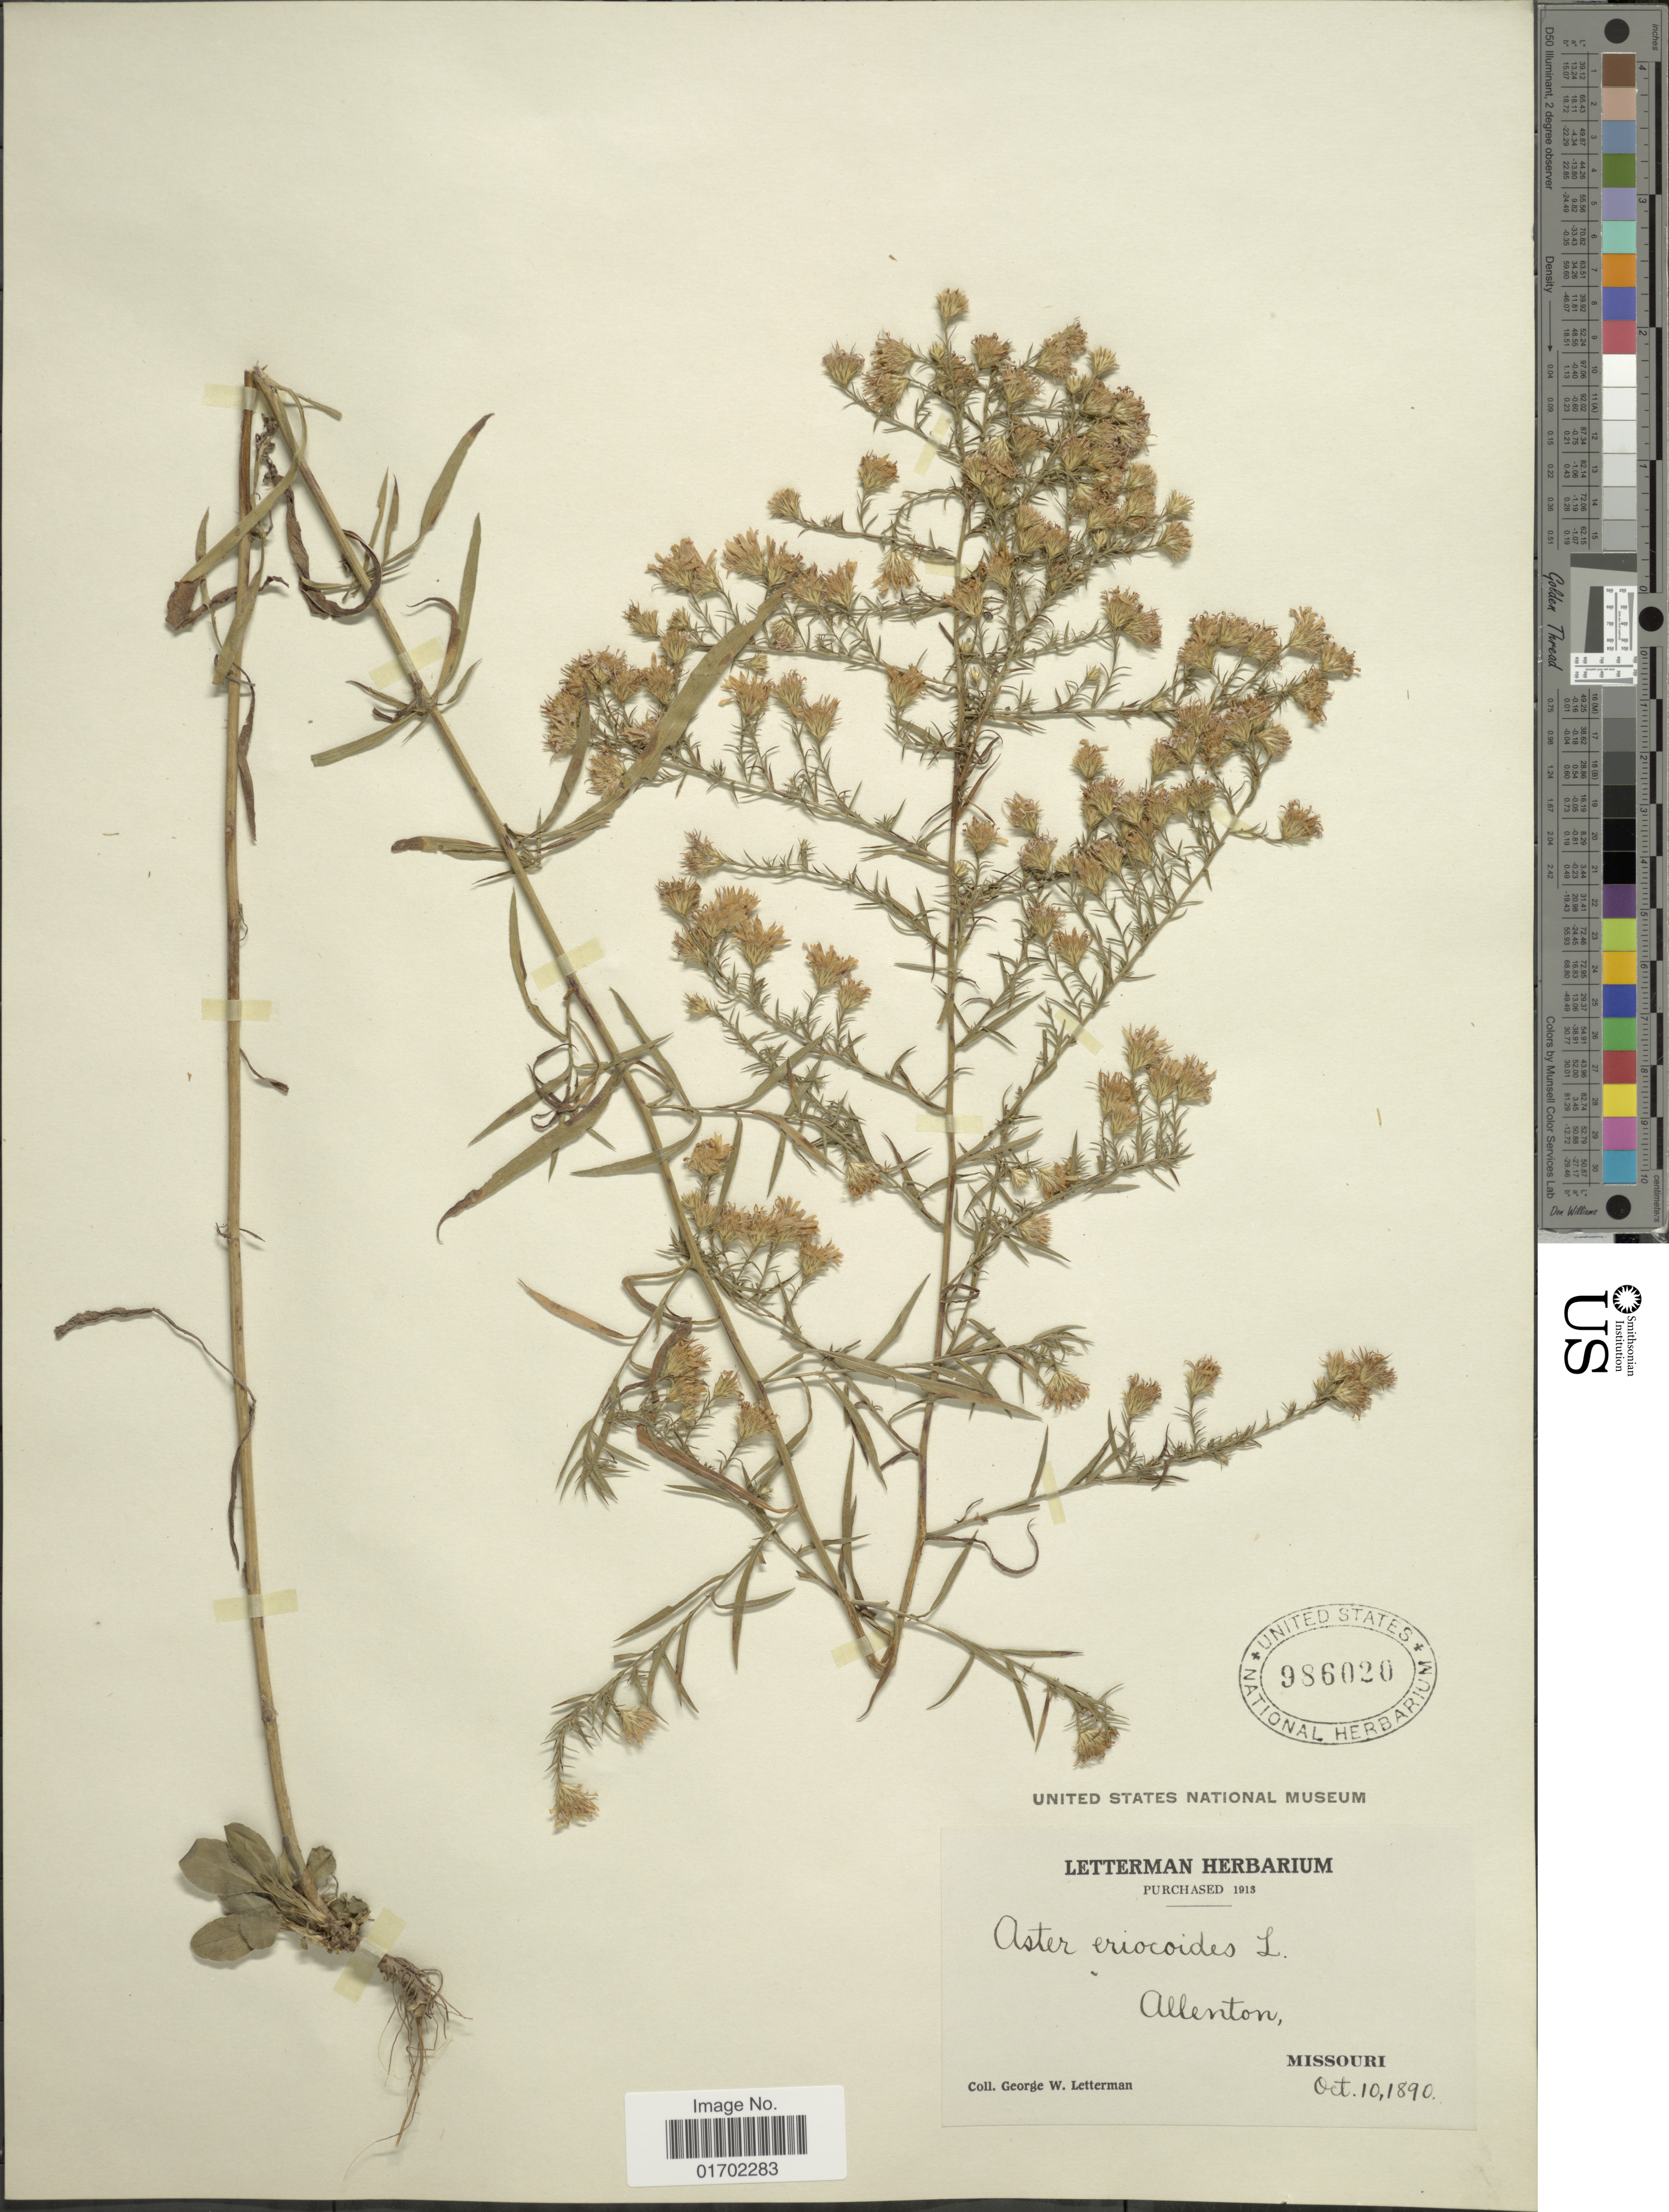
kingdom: Plantae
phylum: Tracheophyta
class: Magnoliopsida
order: Asterales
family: Asteraceae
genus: Symphyotrichum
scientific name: Symphyotrichum pilosum var. pilosum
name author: (Willd.) G.L. Nesom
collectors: G. W. Letterman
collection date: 1890-10-10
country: United States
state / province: Missouri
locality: Allenton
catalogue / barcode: US 986020